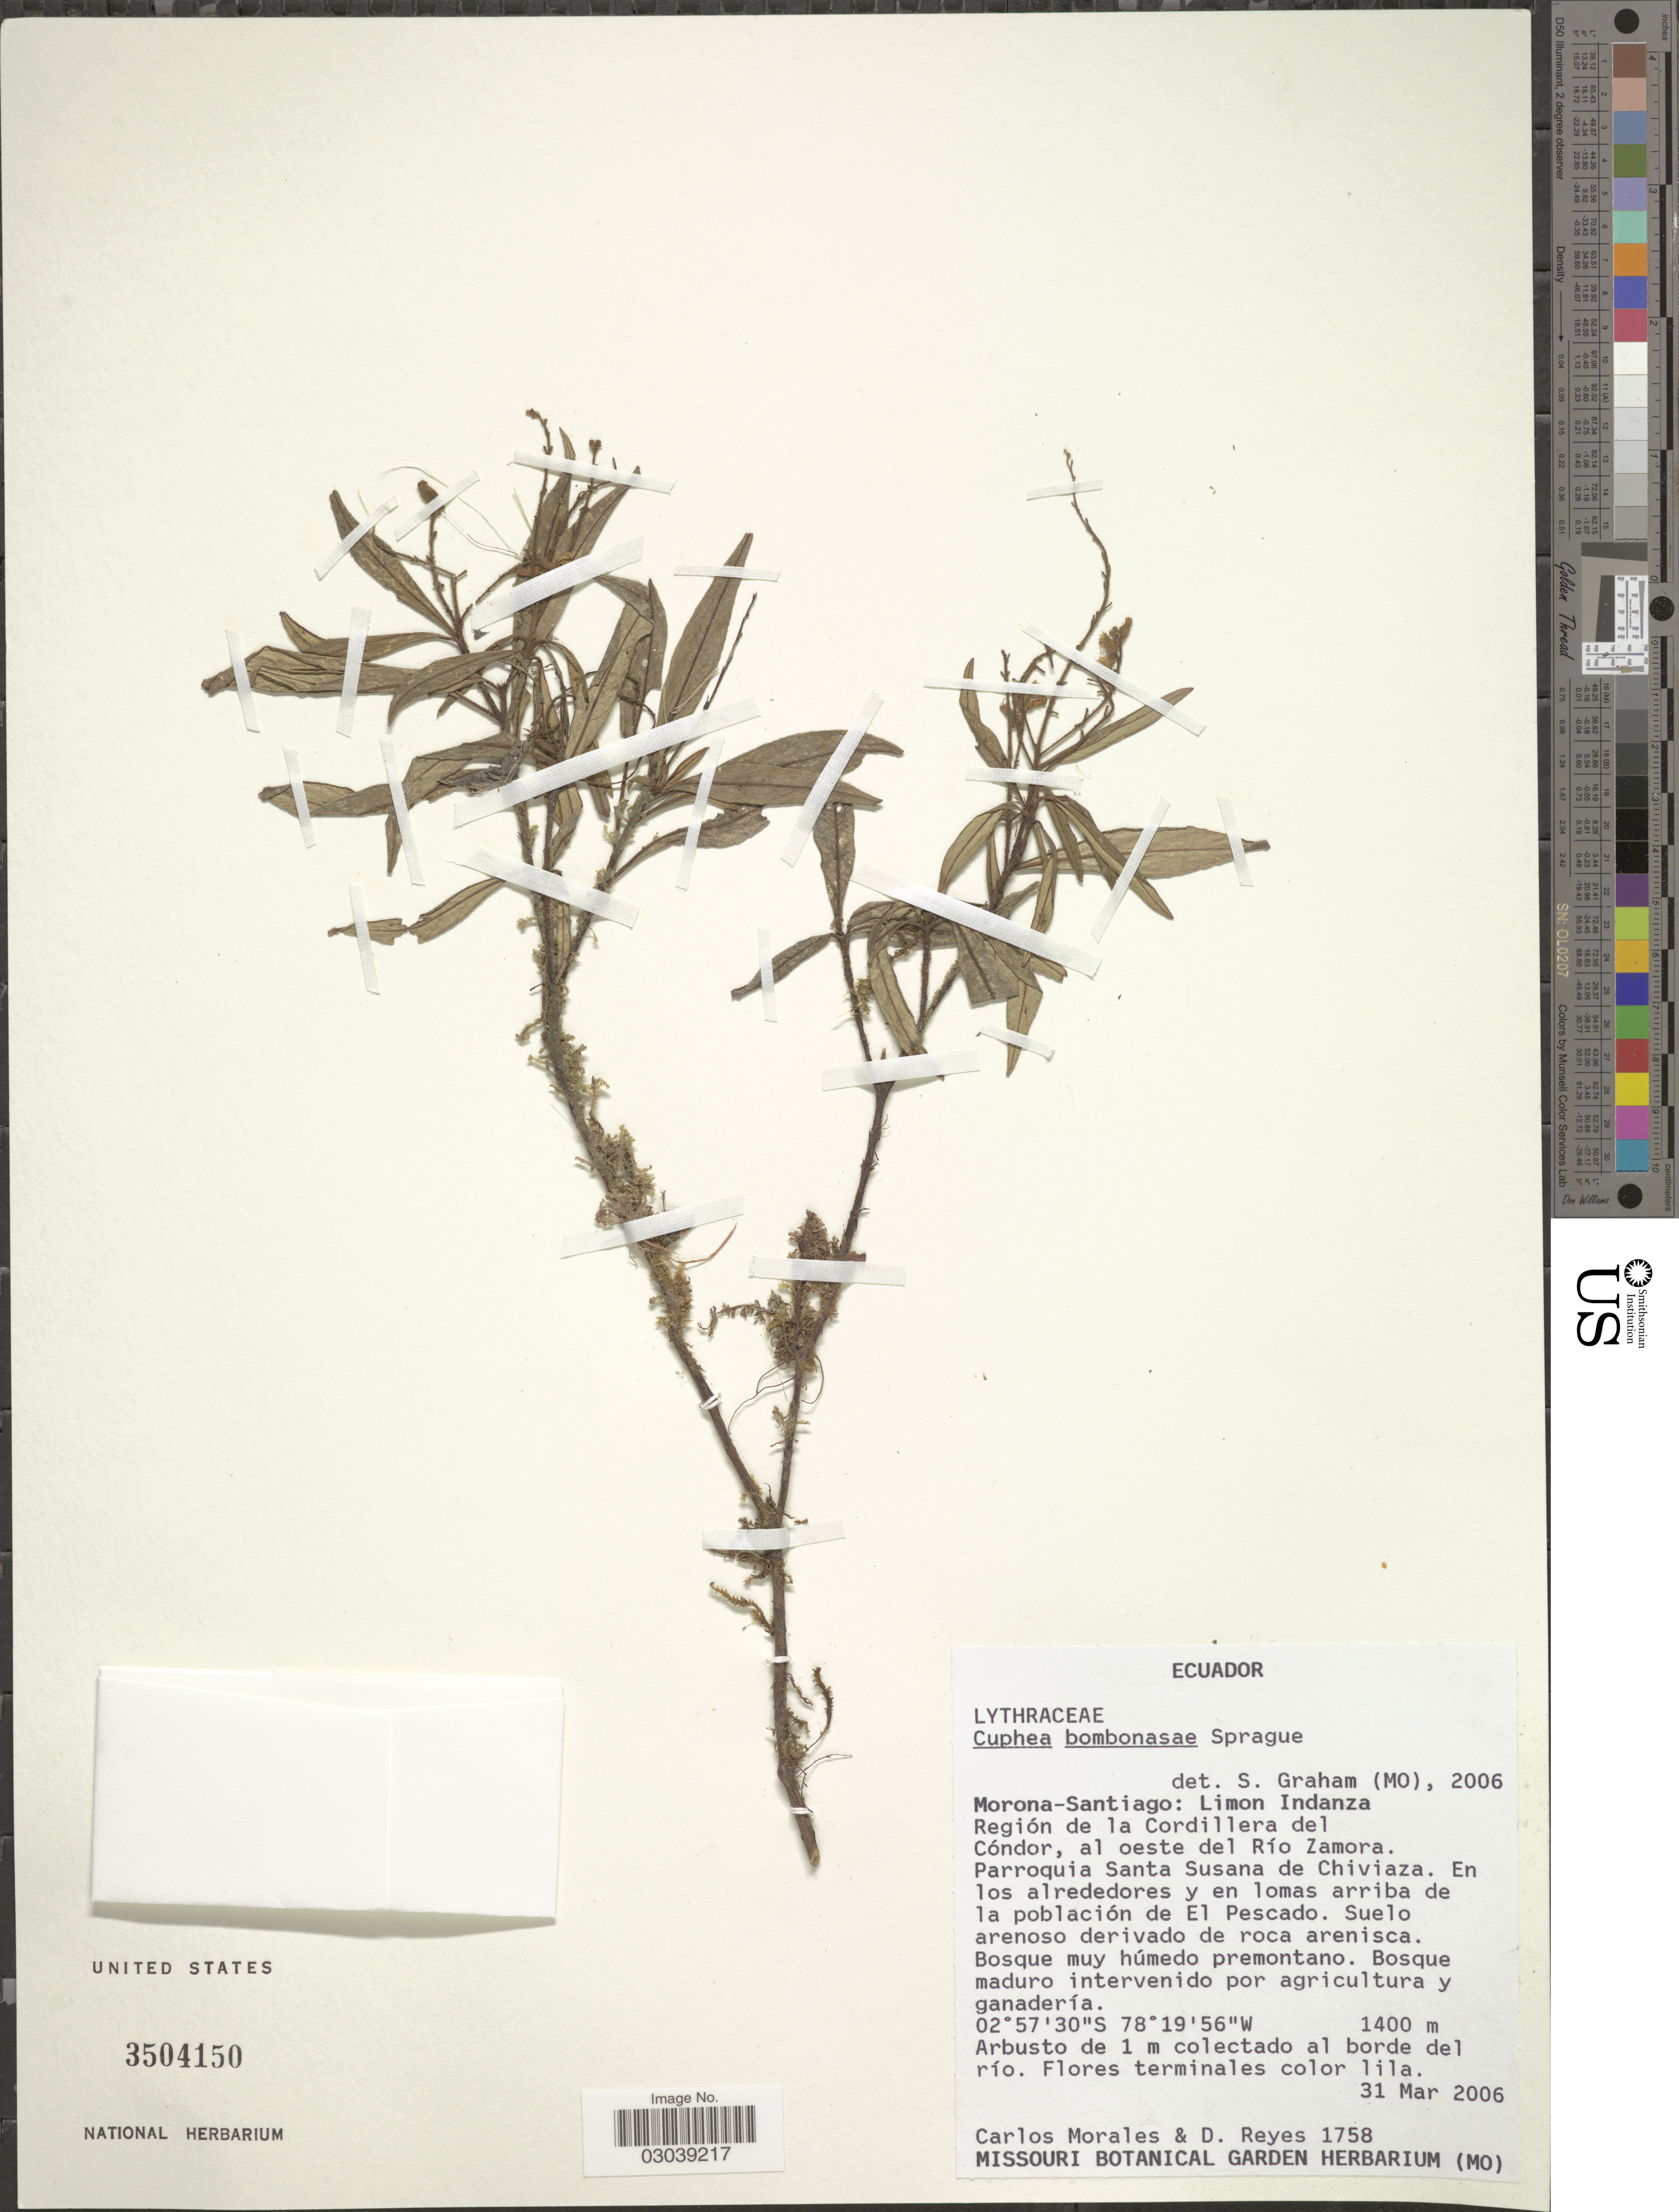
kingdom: Plantae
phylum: Tracheophyta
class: Magnoliopsida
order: Myrtales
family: Lythraceae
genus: Cuphea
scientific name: Cuphea bobonazae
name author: Sprague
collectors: C. Morales & D. Reyes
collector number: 1758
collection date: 2006-03-31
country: Ecuador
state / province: Morona-Santiago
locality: Limon Indanza. Región de la Cordillera del Cóndor, al oeste del Río Zamora. Parroquia Santa Susana de Chiviaza. En los alrededores y en lomas arriba de la población de El Pescado.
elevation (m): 1400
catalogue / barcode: US 3504150